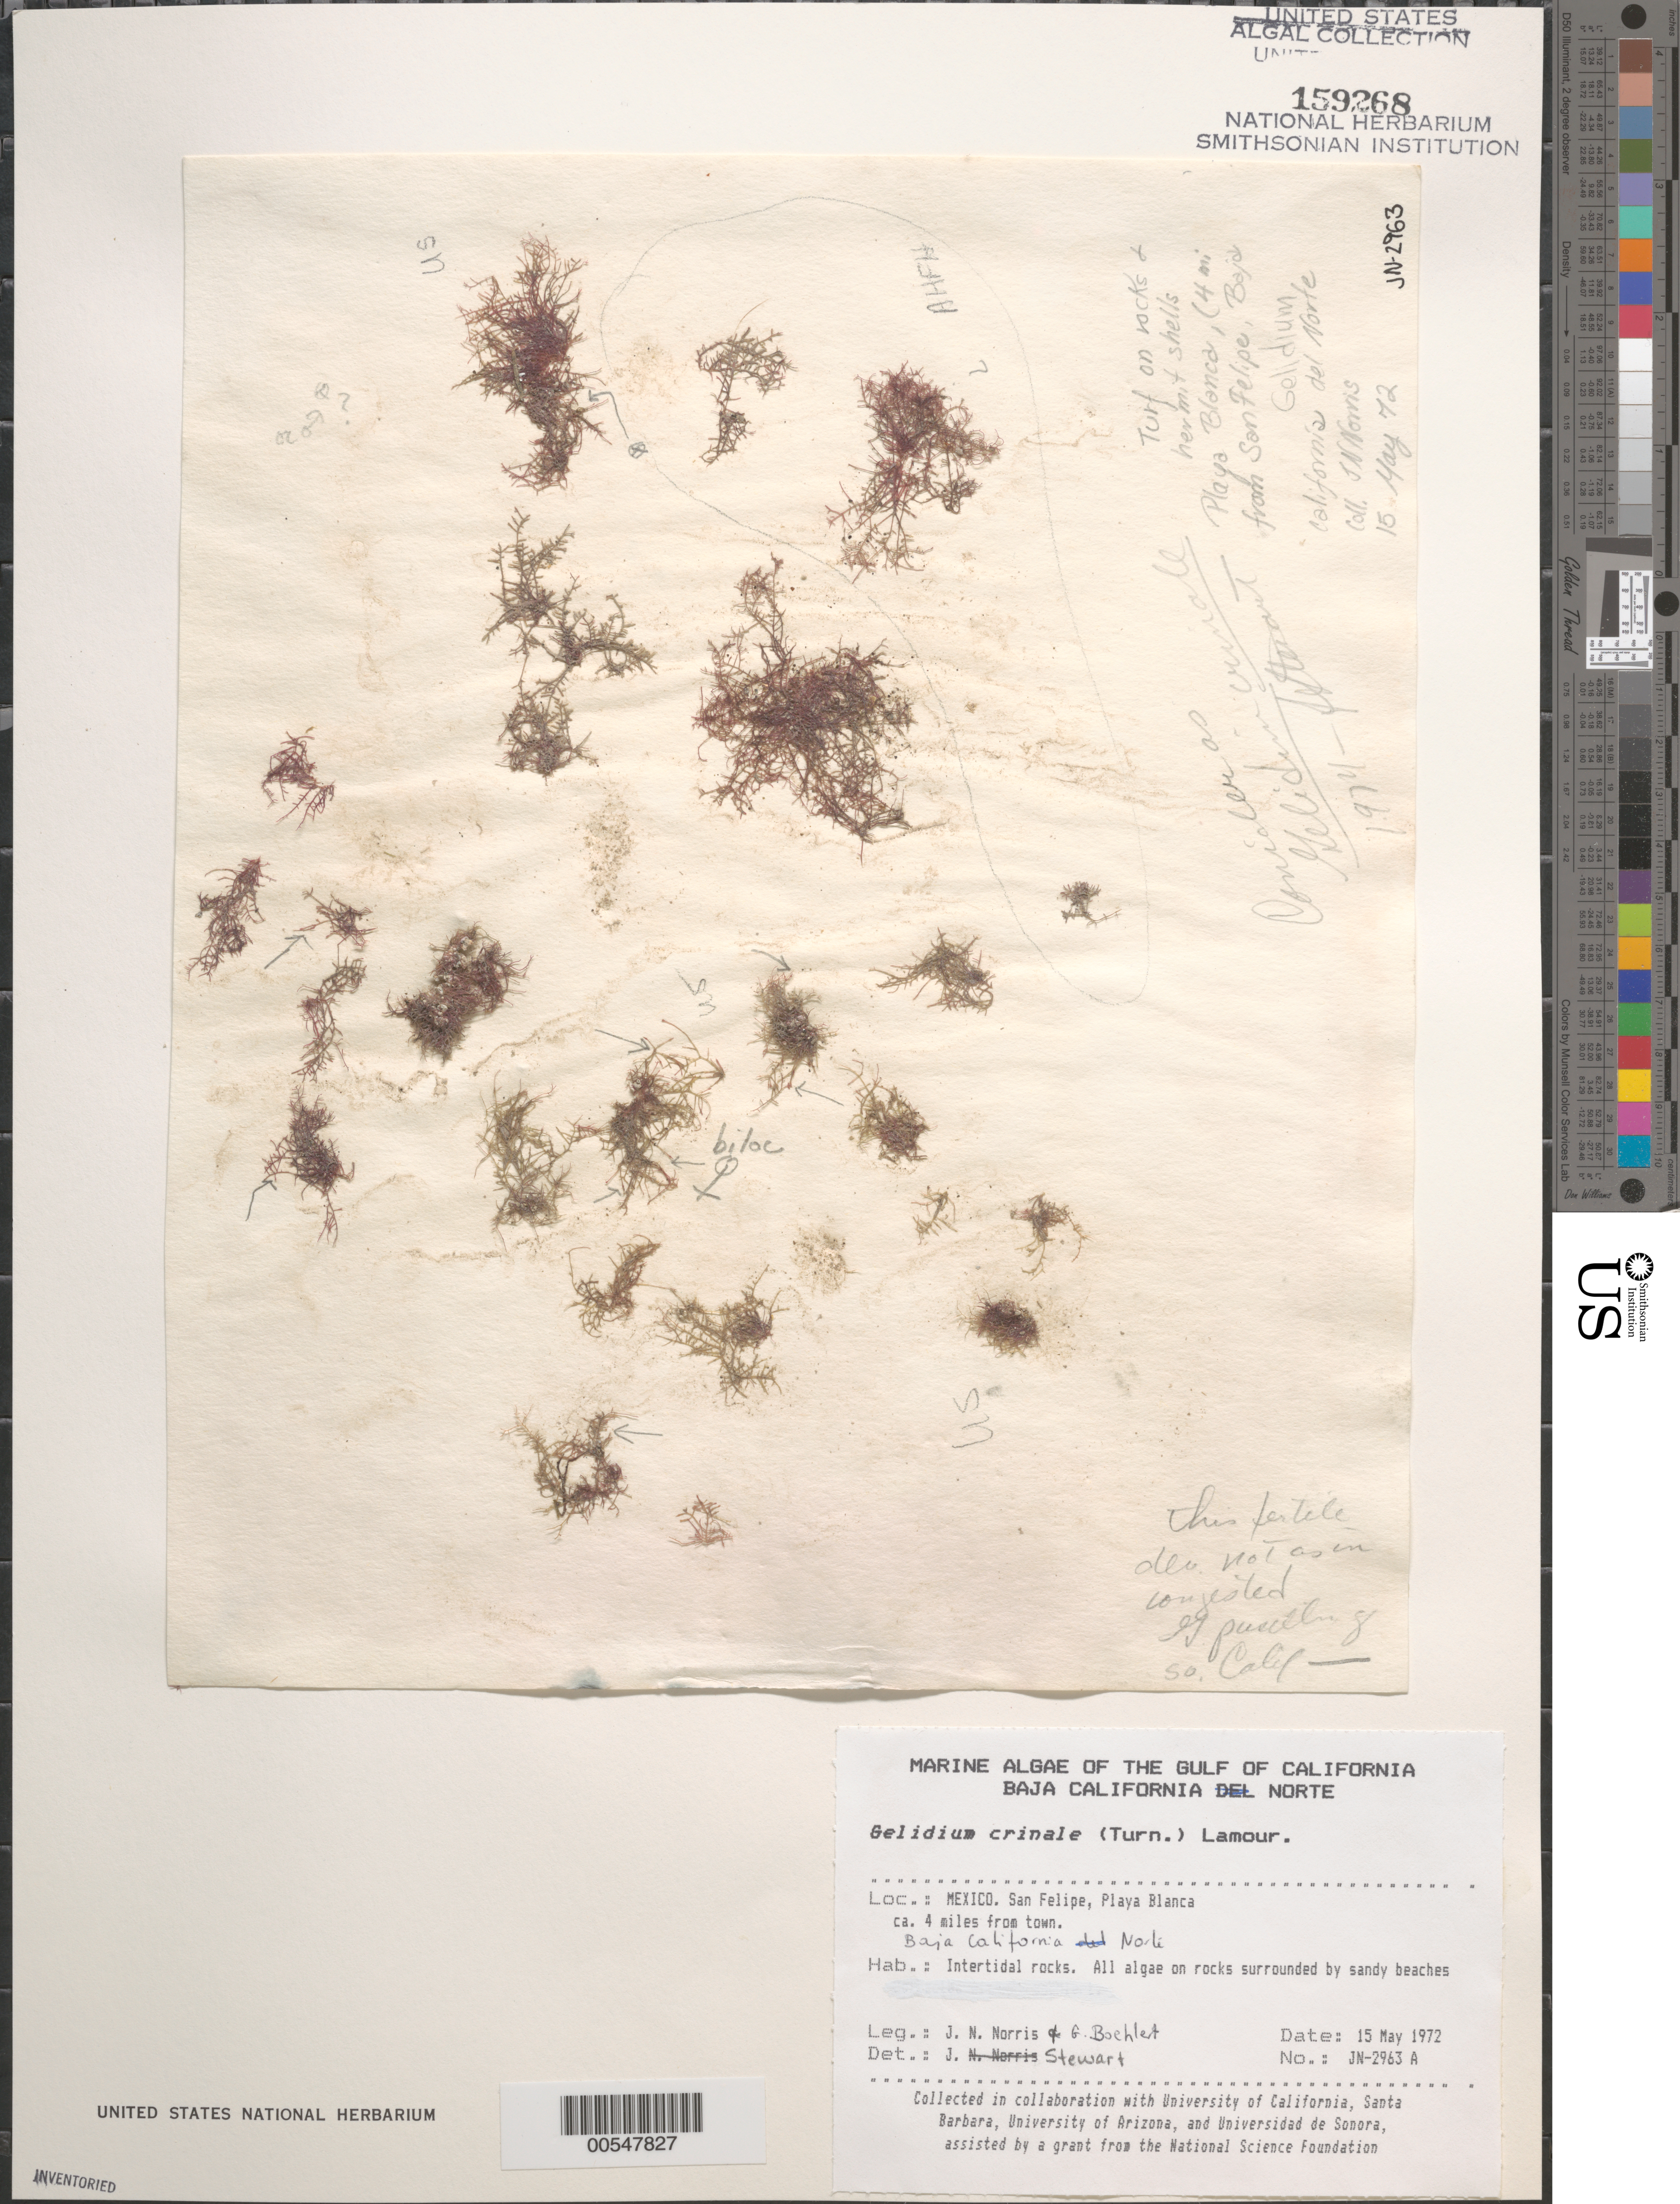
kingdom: Plantae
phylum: Rhodophyta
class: Florideophyceae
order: Gelidiales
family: Gelidiaceae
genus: Gelidium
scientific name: Gelidium crinale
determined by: Stewart, J.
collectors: J. N. Norris & G. Boehlert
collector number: JN-2963a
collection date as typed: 15 May 1972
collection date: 1972-05-15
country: Mexico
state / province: Baja California Norte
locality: San Felipe, Playa Blanca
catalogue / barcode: US 159268